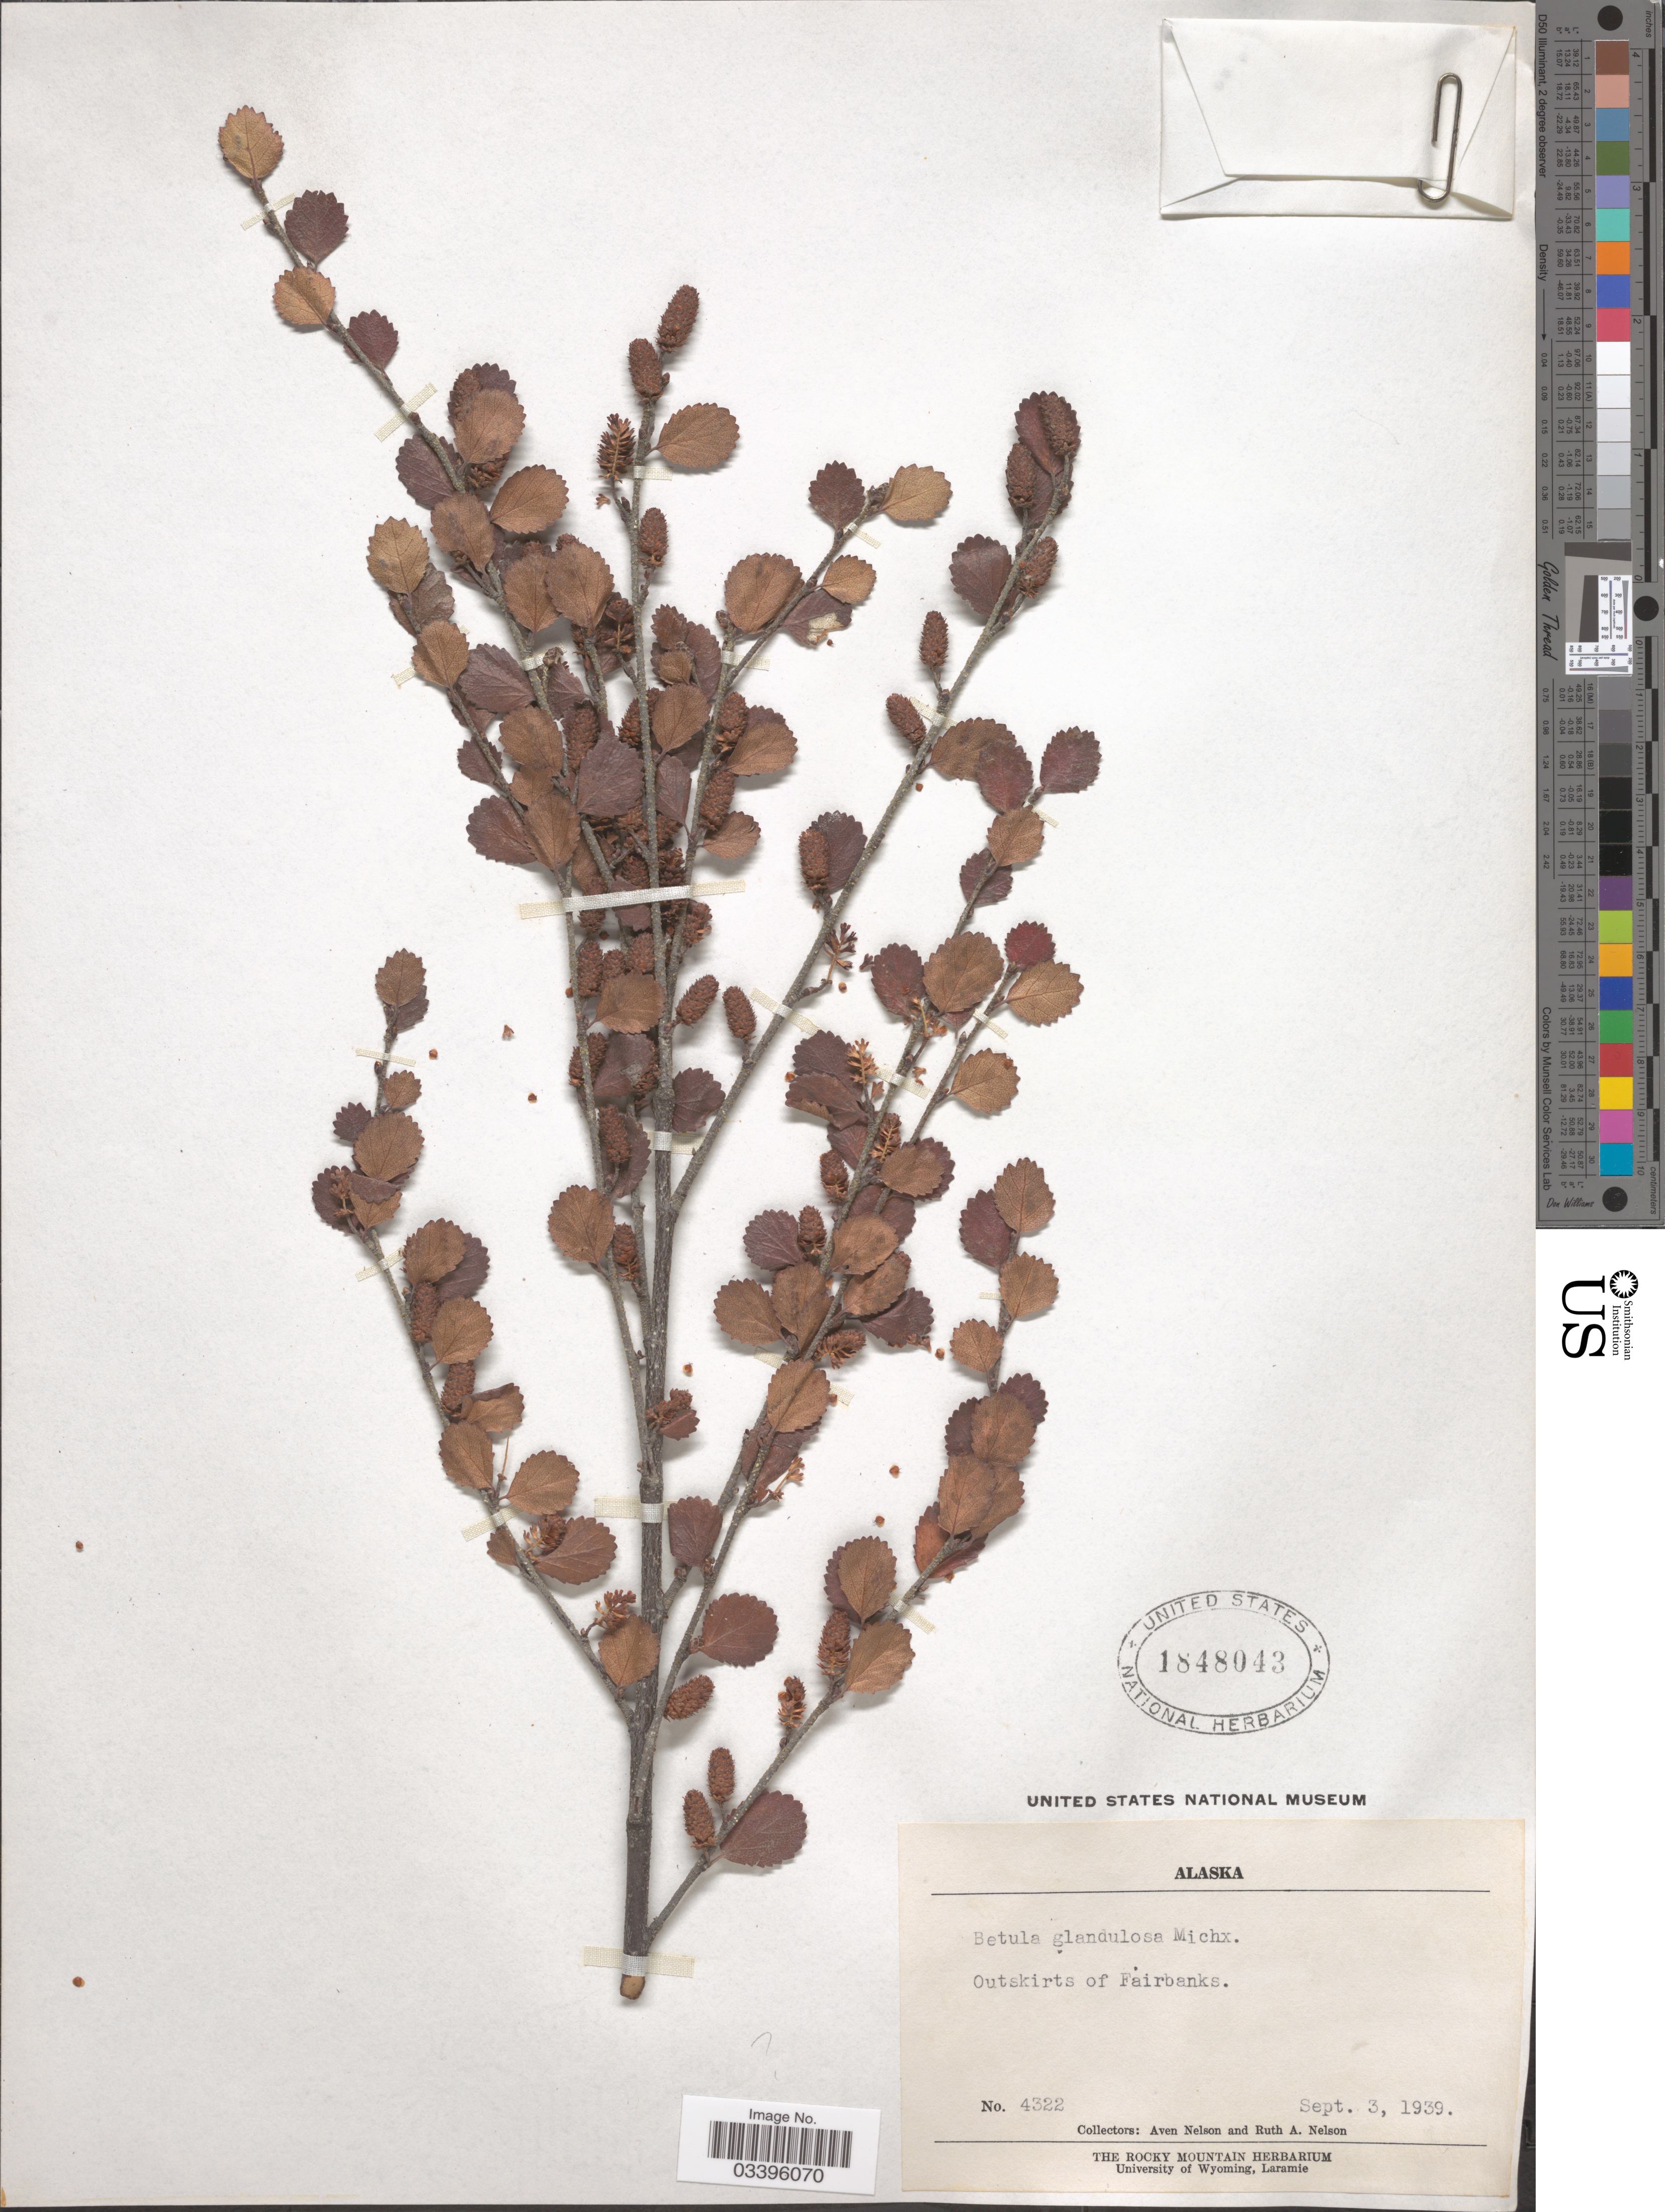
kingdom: Plantae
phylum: Tracheophyta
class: Magnoliopsida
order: Fagales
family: Betulaceae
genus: Betula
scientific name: Betula nana subsp. exilis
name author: L.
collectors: A. Nelson & R. A. Nelson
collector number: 4322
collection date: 1939-09-03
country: United States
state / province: Alaska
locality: Outskirts of Fairbanks.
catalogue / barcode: US 1848043